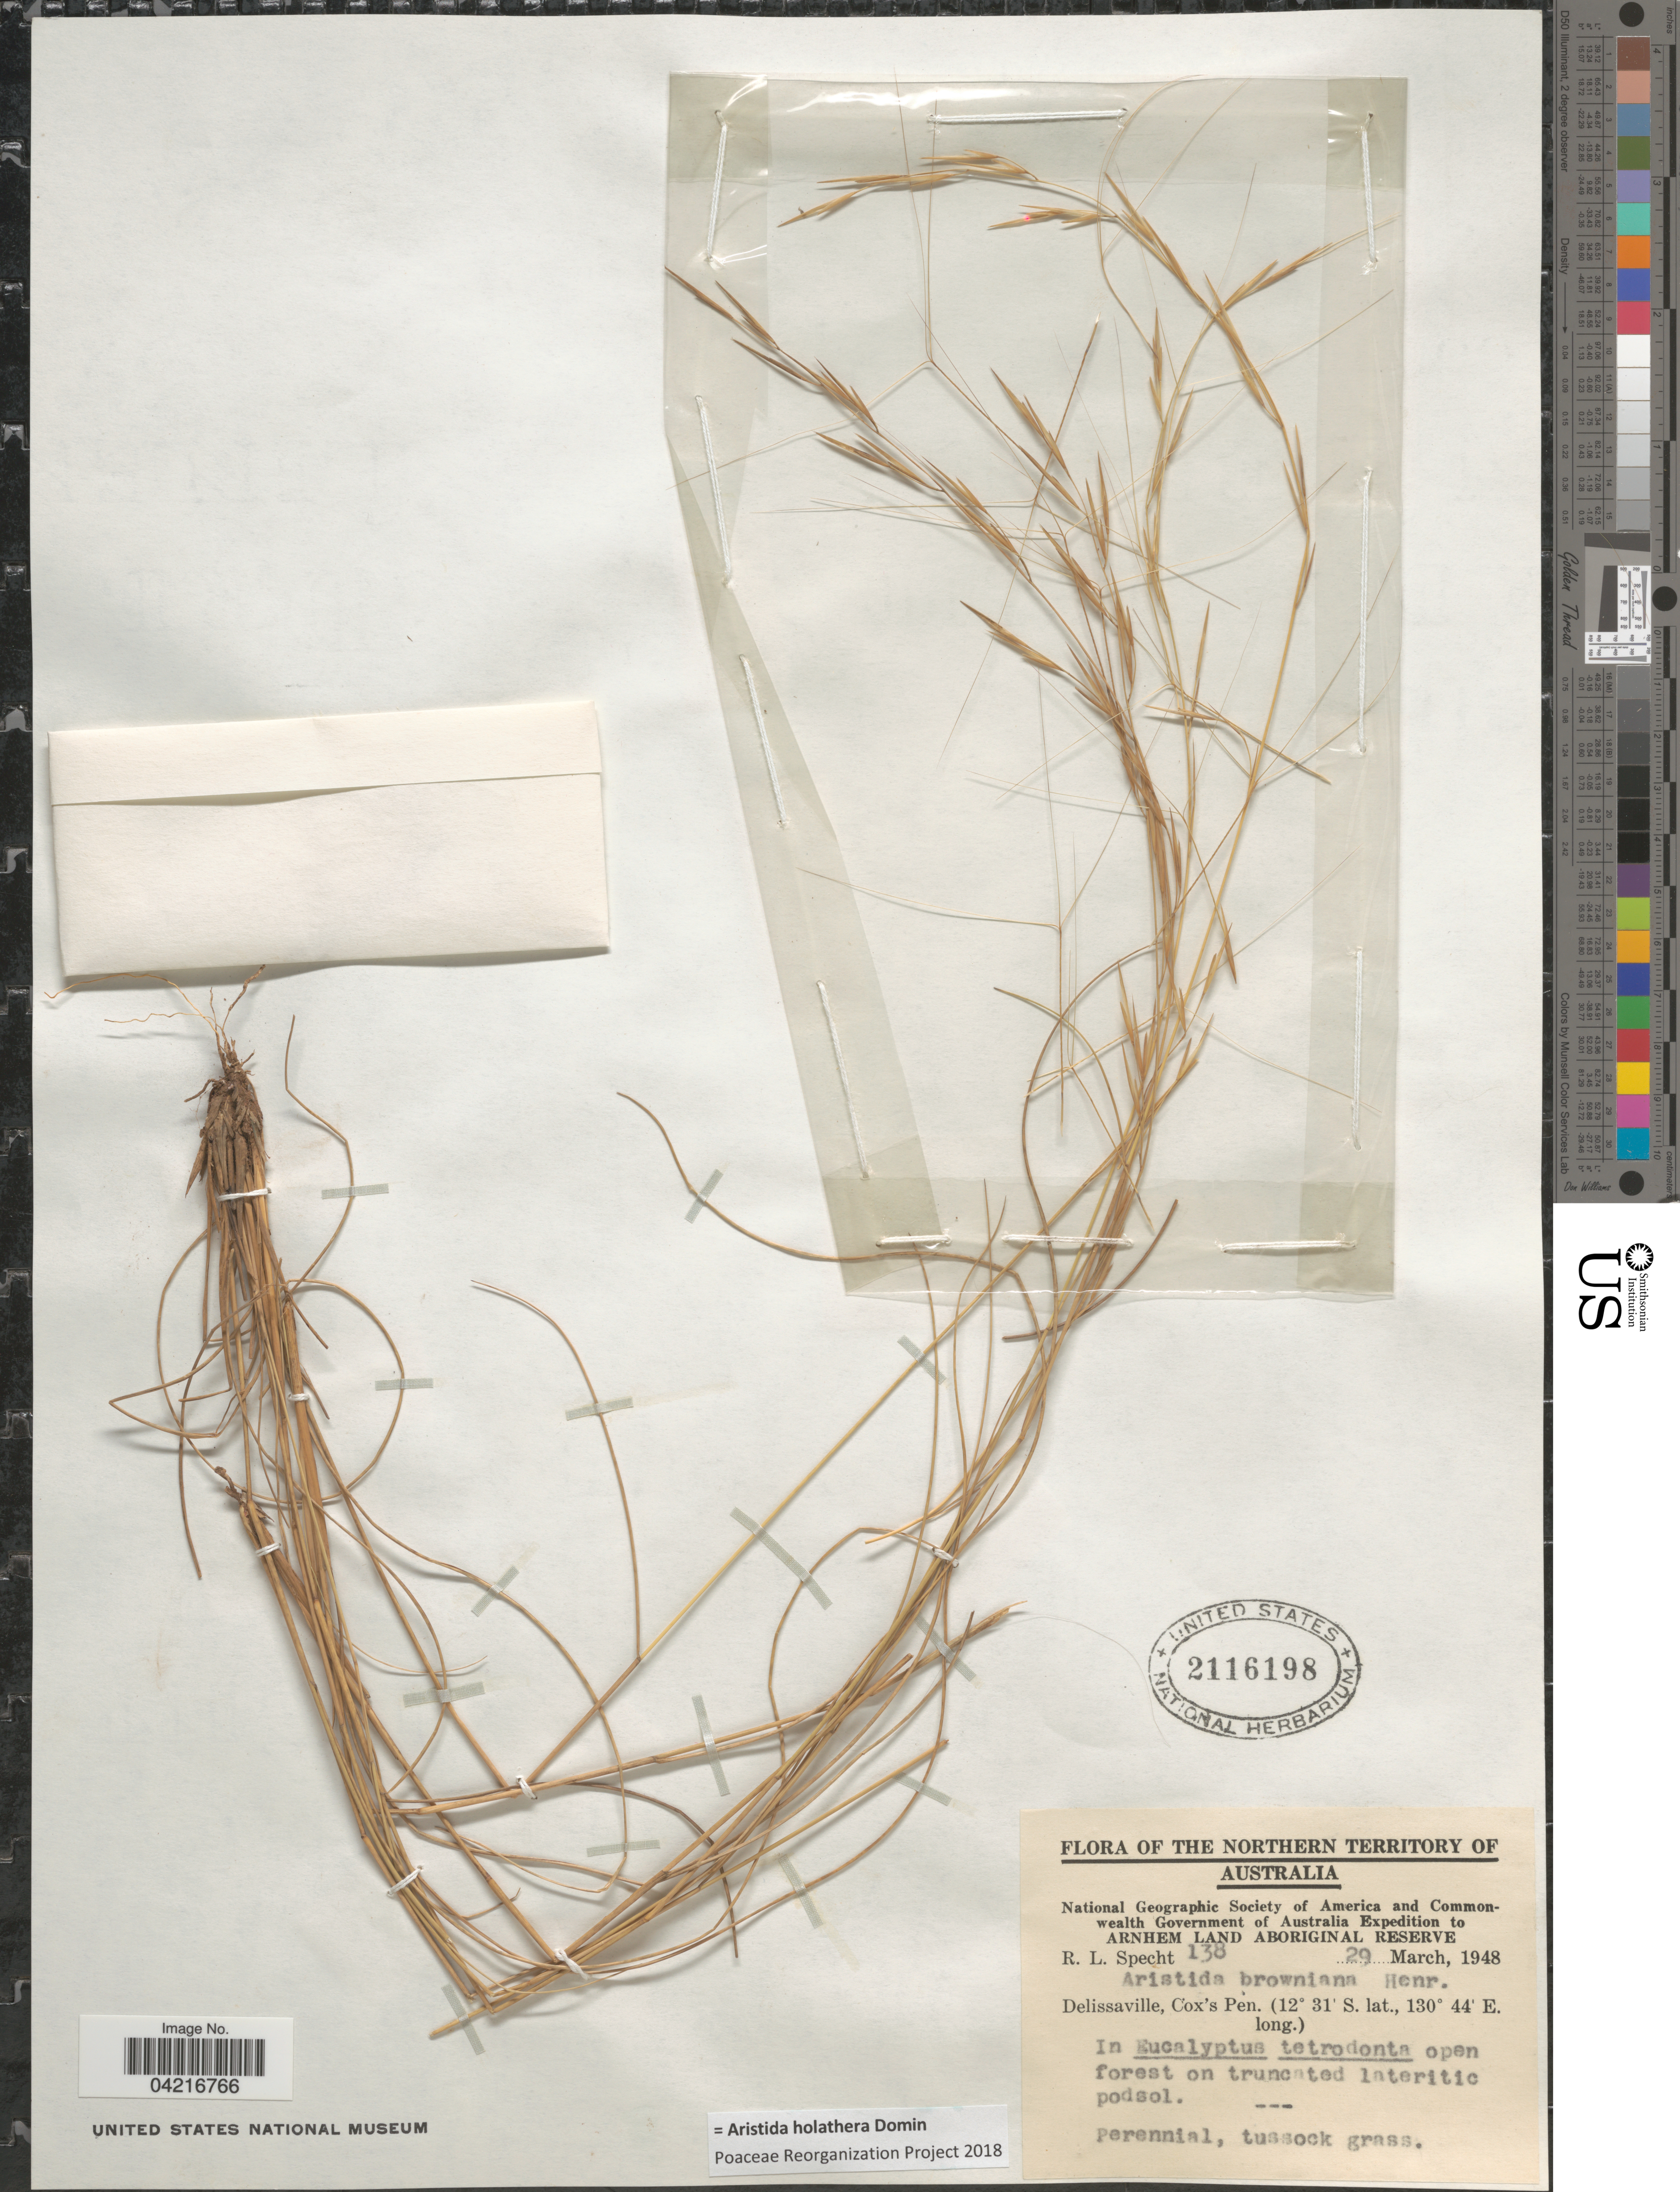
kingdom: Plantae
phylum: Tracheophyta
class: Liliopsida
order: Poales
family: Poaceae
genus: Aristida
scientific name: Aristida holathera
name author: Domin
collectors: R. L. Specht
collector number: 138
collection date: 1948-03-29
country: Australia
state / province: Northern Territory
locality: The Northern Territory of Australia. Australia Expedition to Arnhem Land Aboriginal Reserve. Delissaville, Cox's Pen.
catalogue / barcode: US 2116198